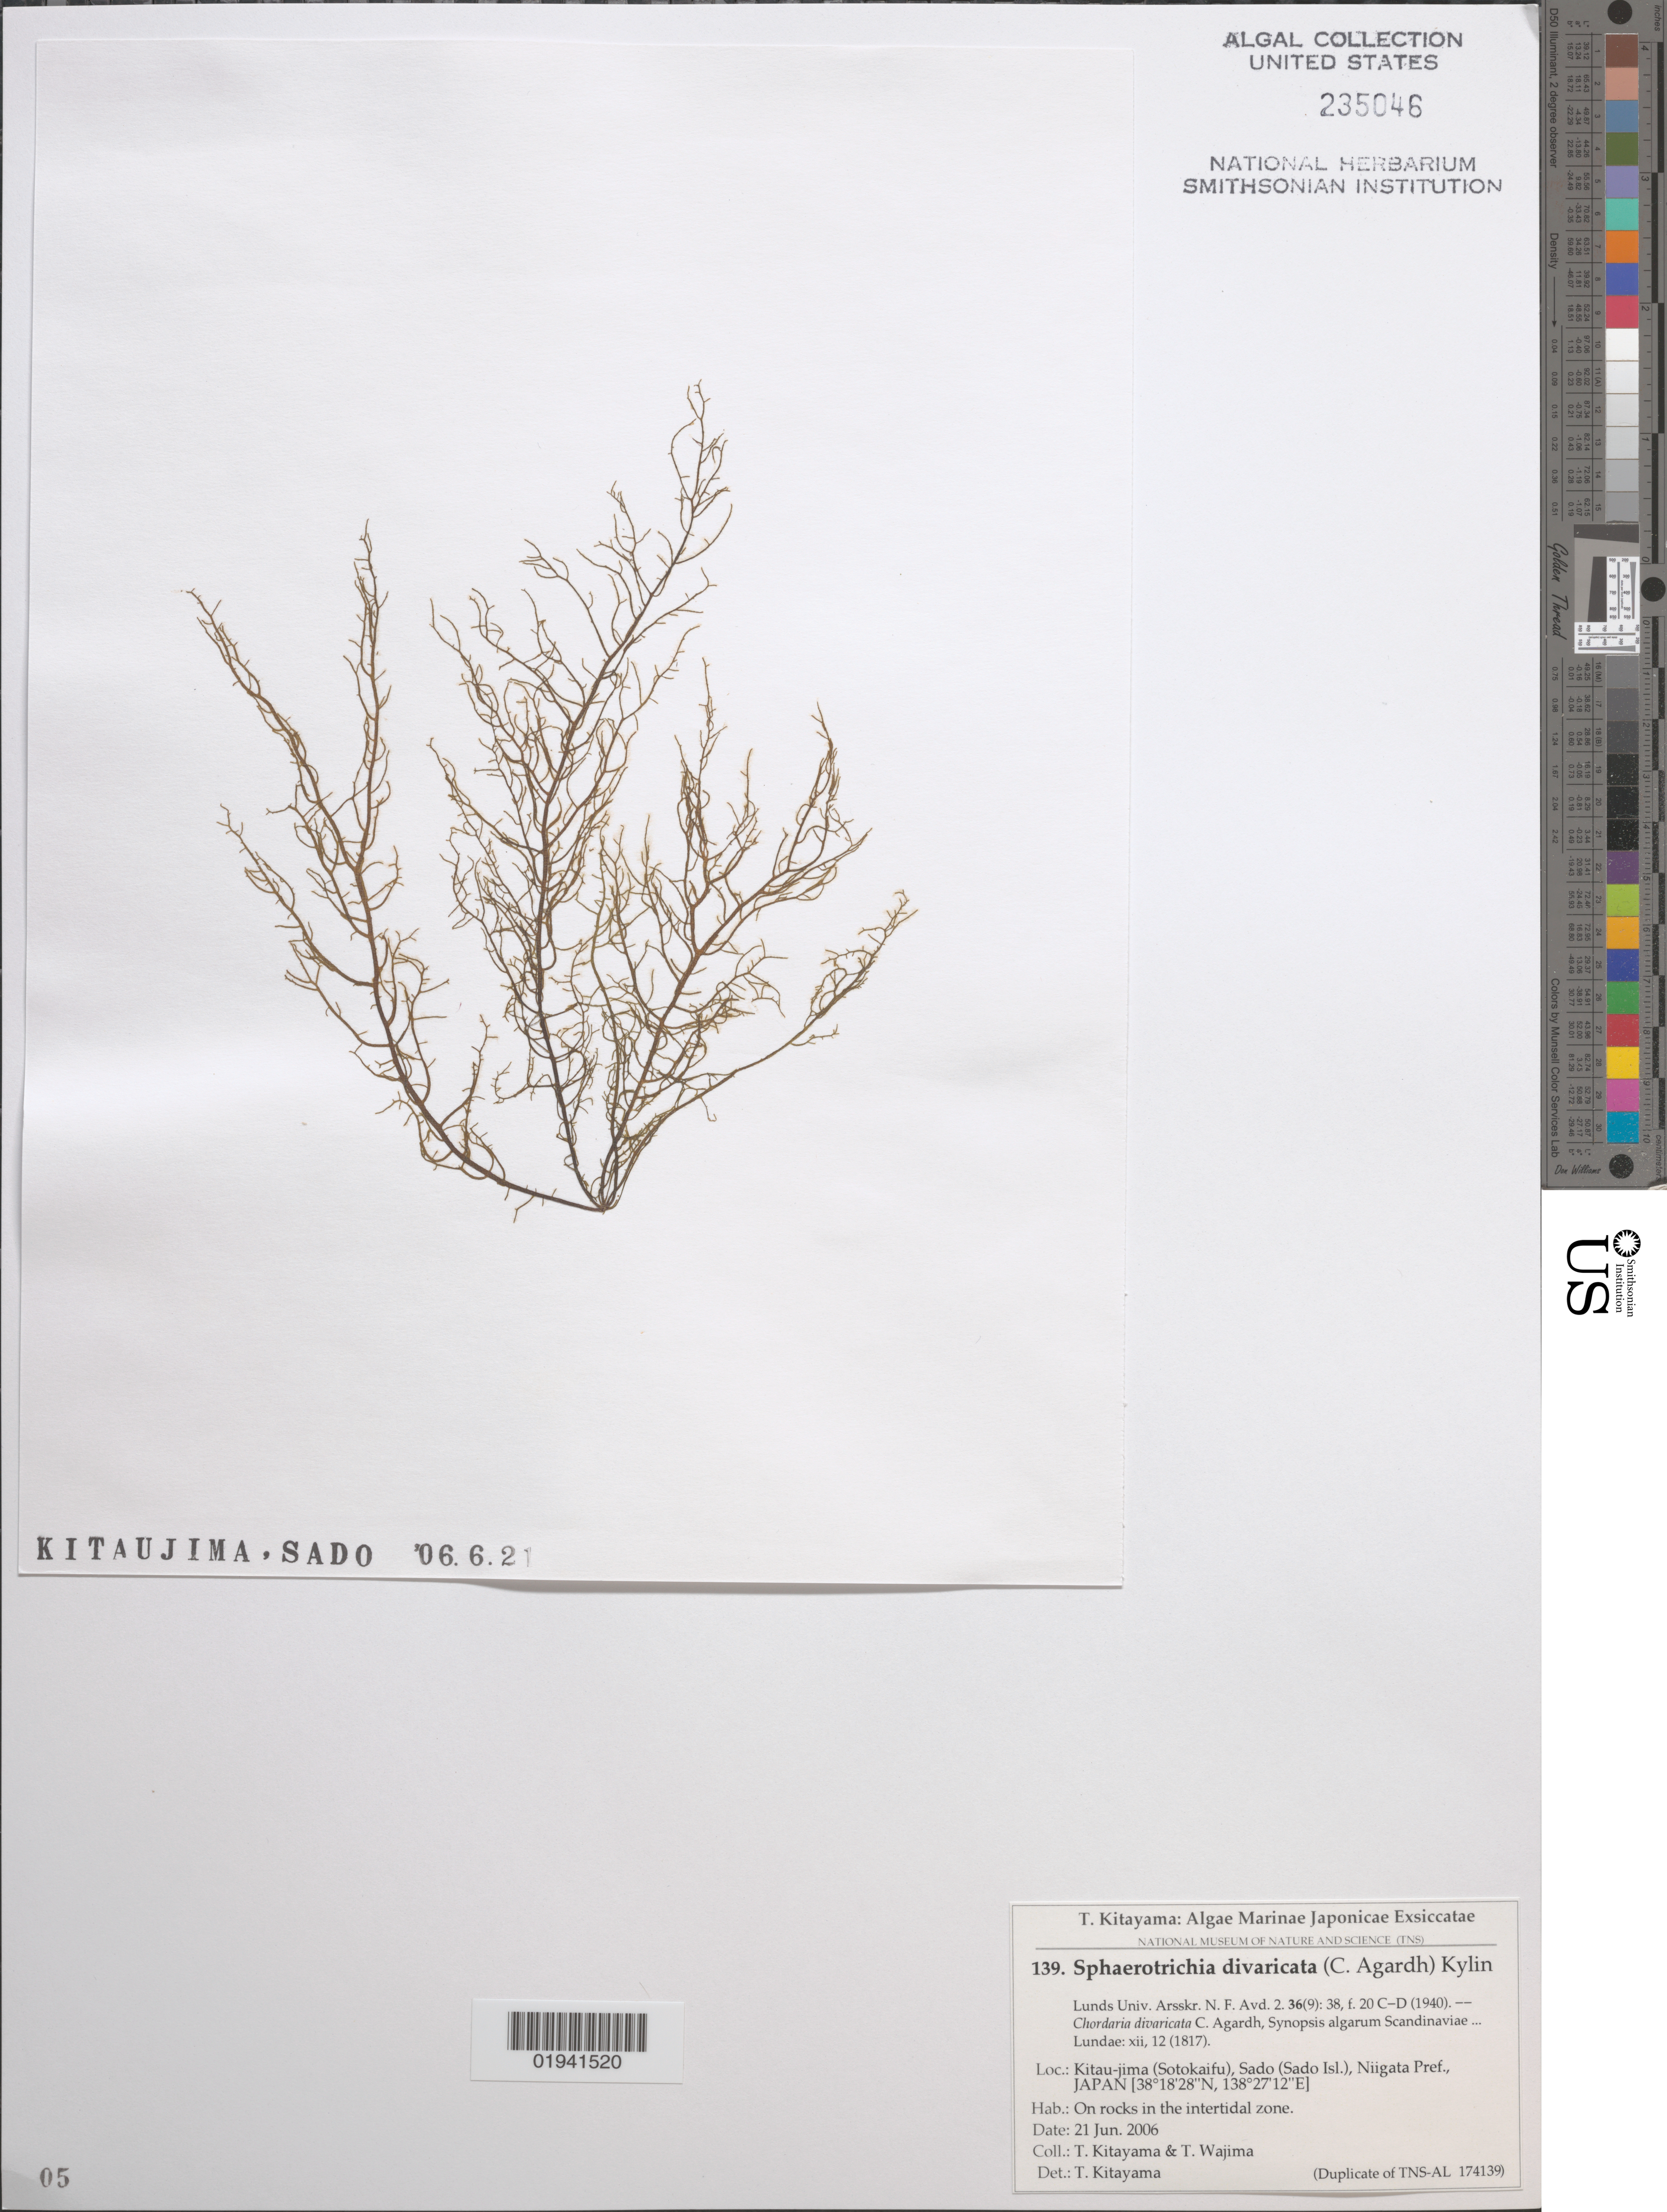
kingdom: Chromista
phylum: Ochrophyta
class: Phaeophyceae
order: Ectocarpales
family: Chordariaceae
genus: Sphaerotrichia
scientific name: Sphaerotrichia divaricata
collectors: T. Kitayama & T. Wajima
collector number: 139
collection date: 2006-06-21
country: Japan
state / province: Niigata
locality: Kitau-jima (Sotokaifu), Sado (Sado Isl.), Niigata Pref.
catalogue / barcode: US 235046